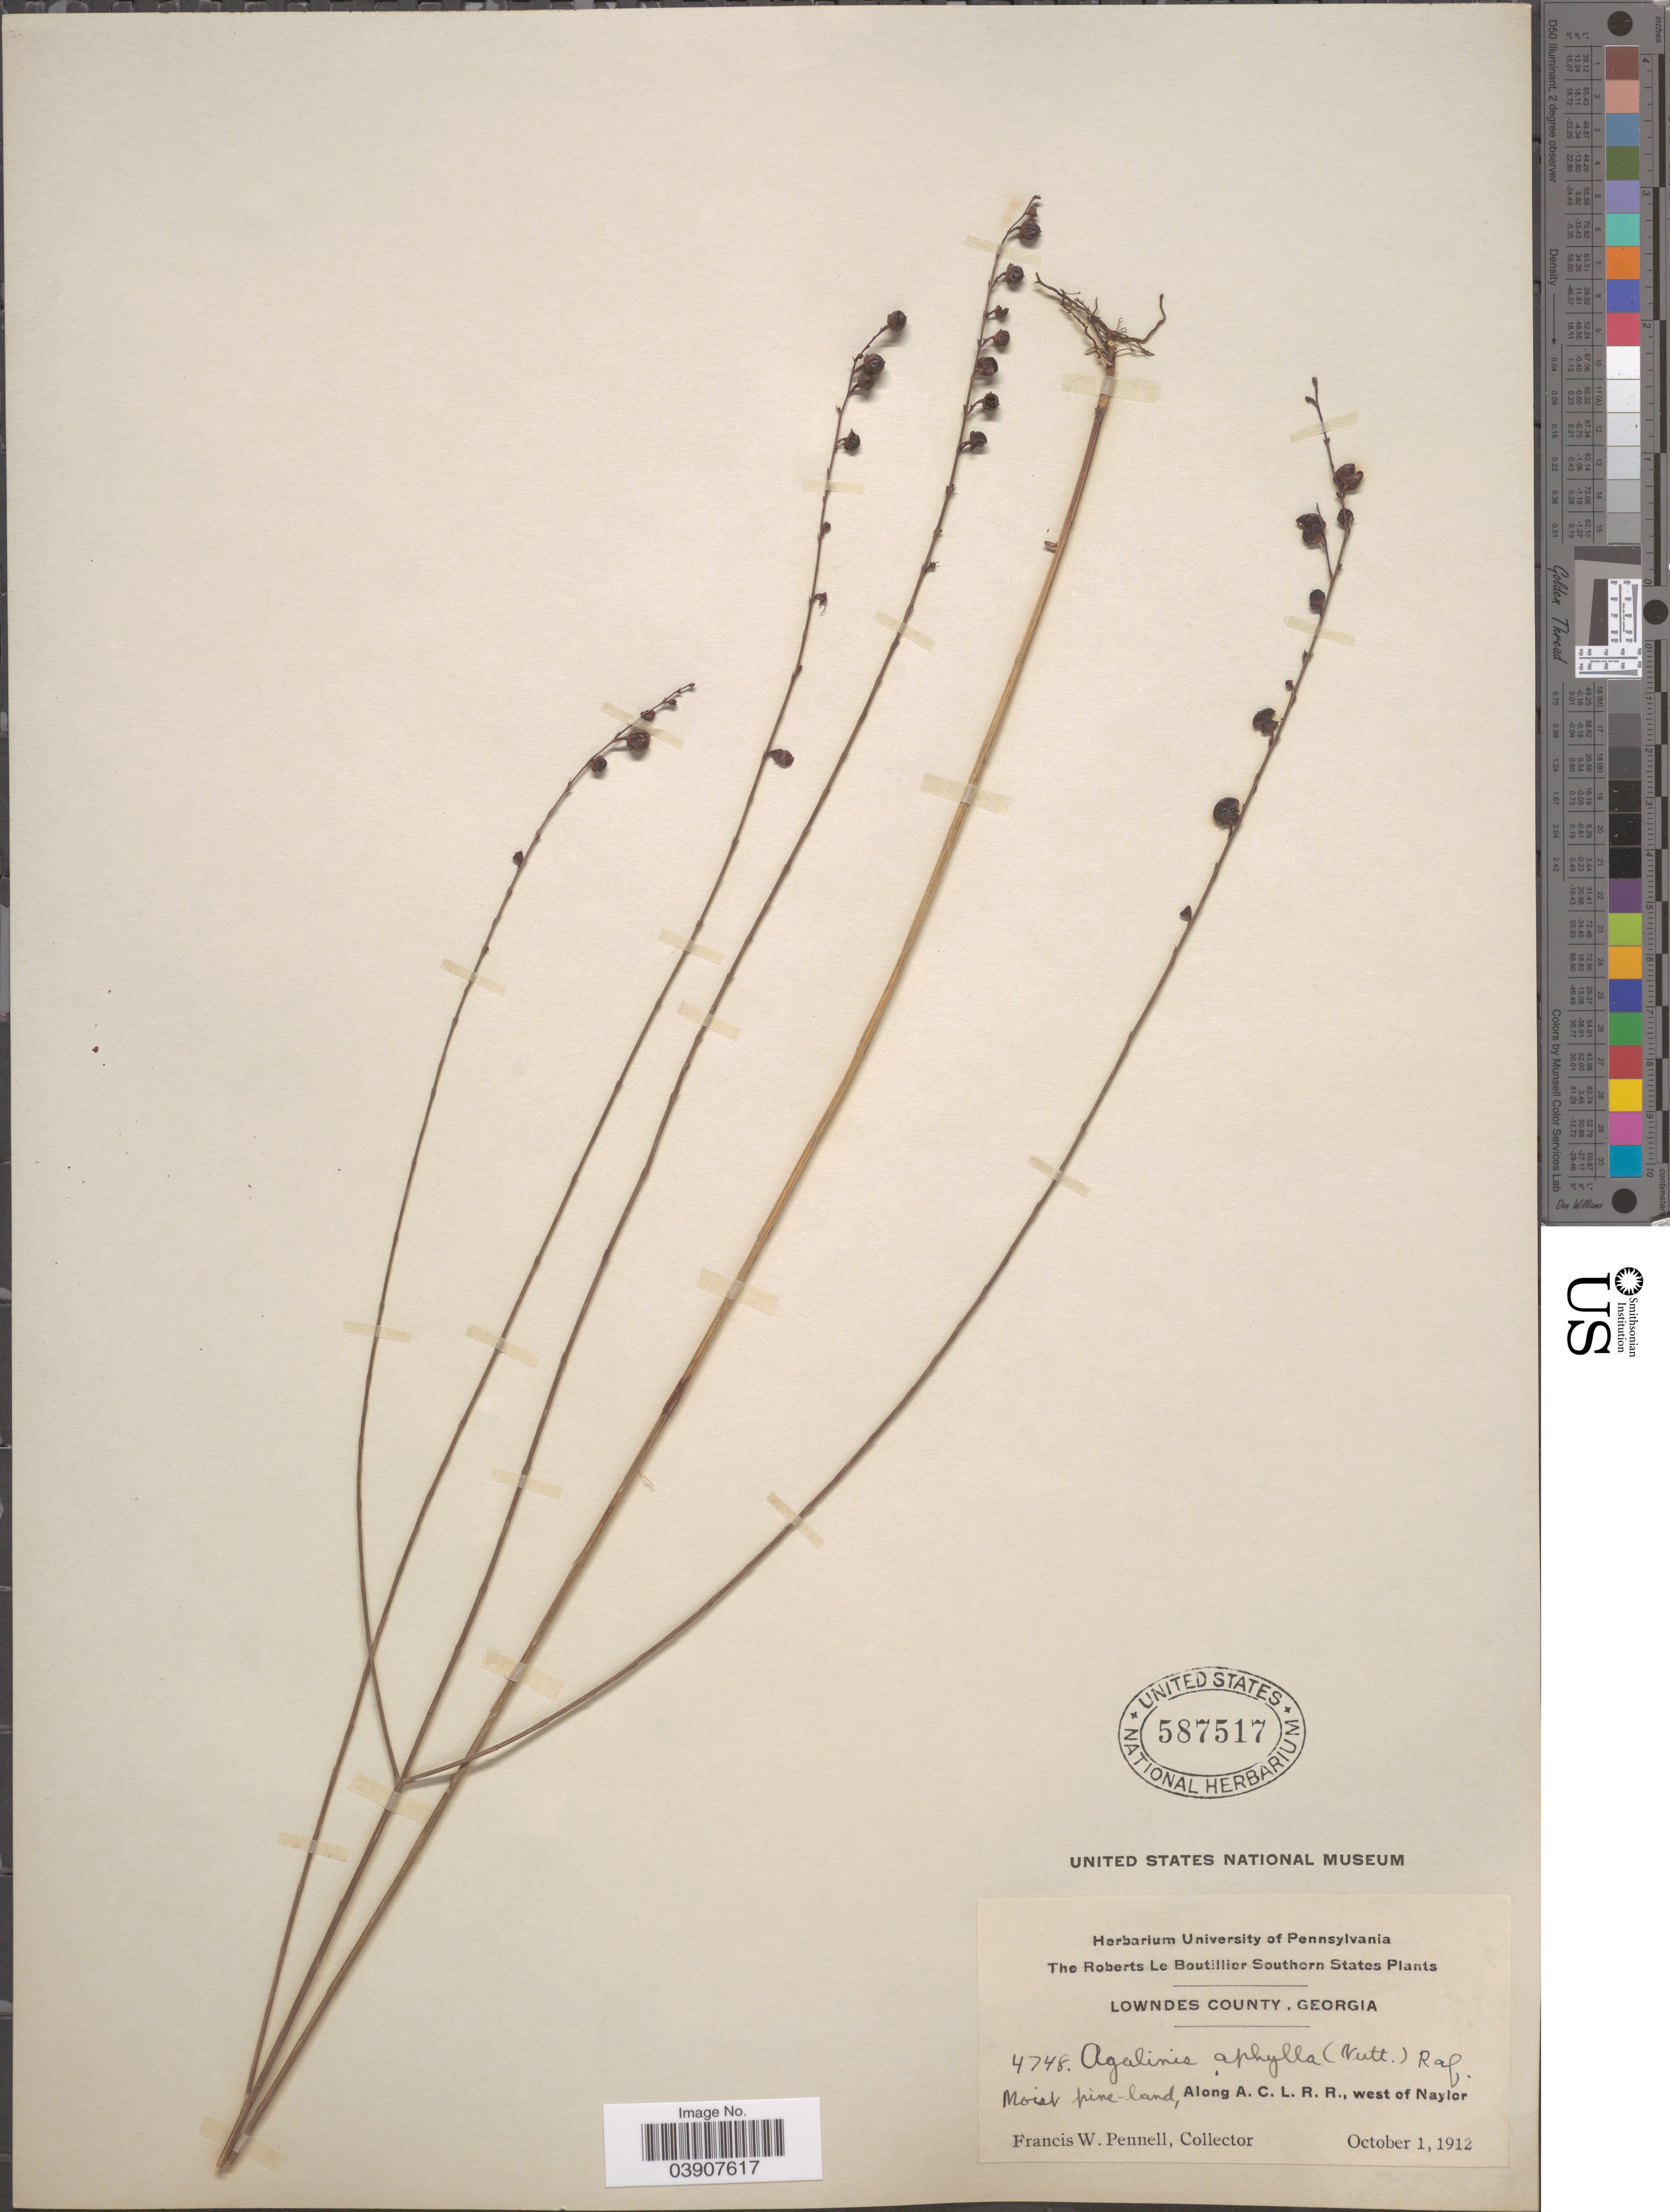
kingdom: Plantae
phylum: Tracheophyta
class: Magnoliopsida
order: Lamiales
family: Orobanchaceae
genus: Agalinis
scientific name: Agalinis aphylla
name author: (Nutt.) Raf.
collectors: F. W. Pennell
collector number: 4748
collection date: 1912-10-01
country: United States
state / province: Georgia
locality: Southern States. Lowndes County. Along A.C.L.R.R., west of Naylor.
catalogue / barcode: US 587517